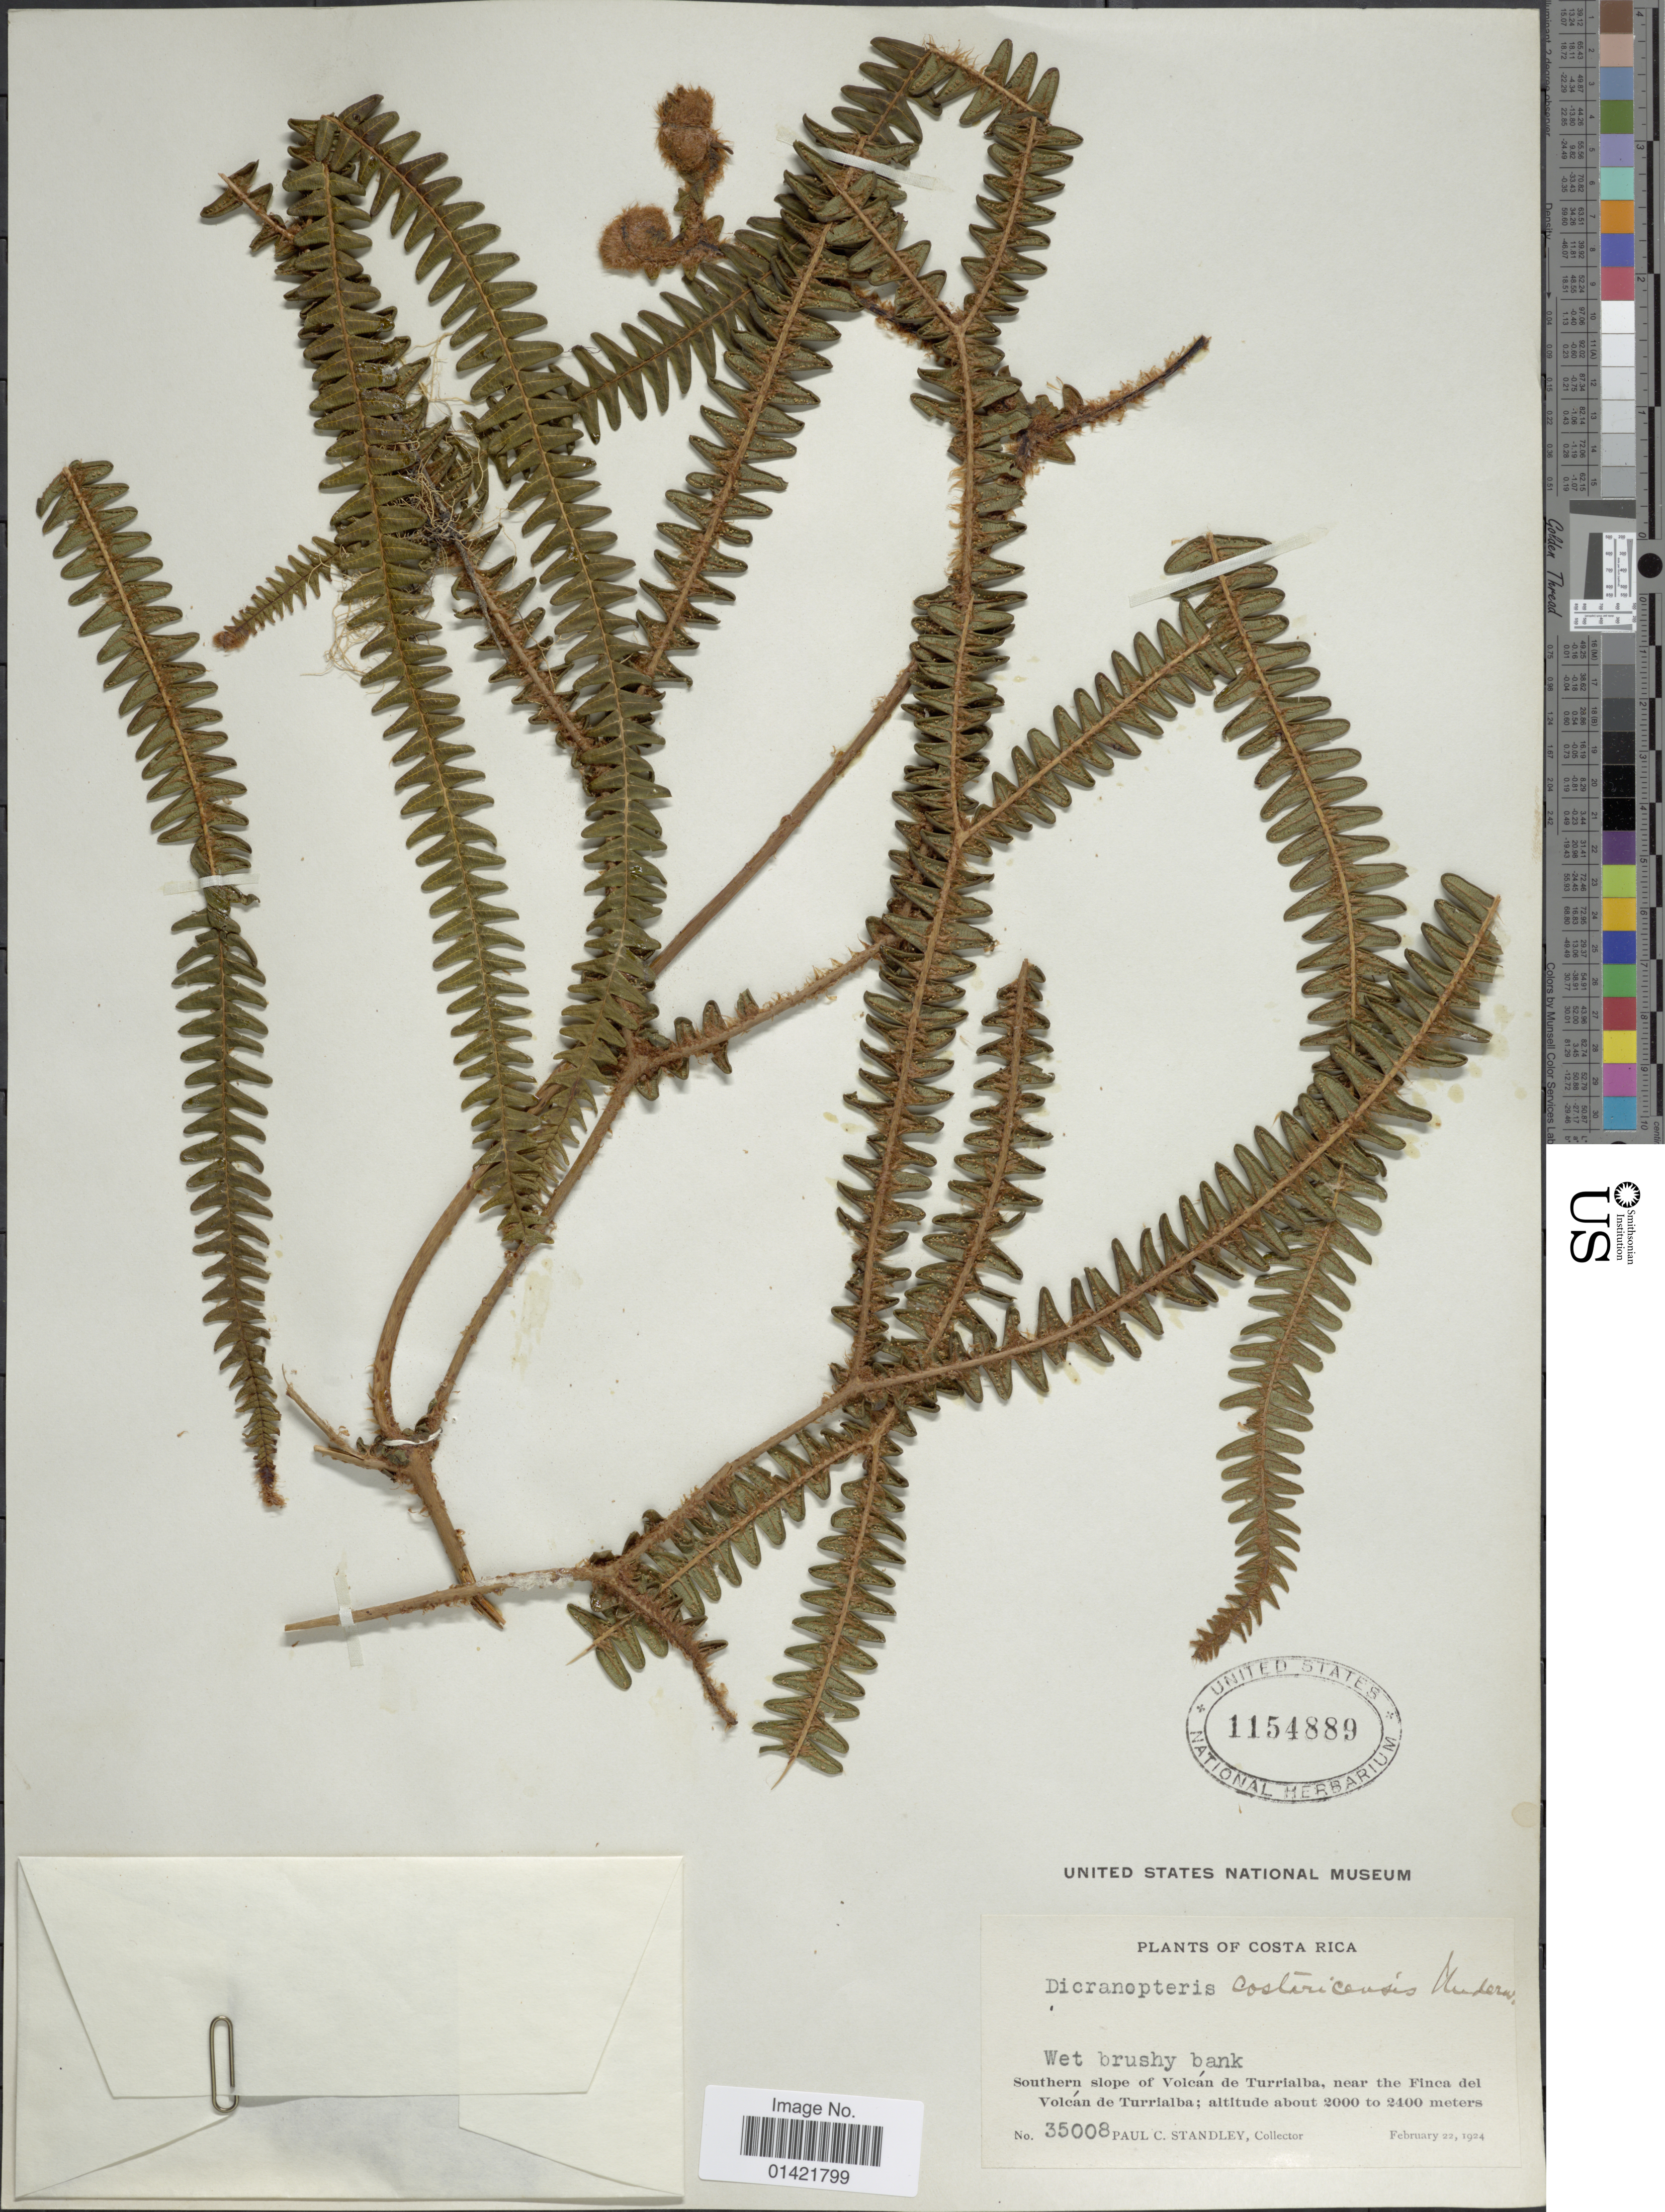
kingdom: Plantae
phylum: Tracheophyta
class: Polypodiopsida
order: Gleicheniales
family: Gleicheniaceae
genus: Sticherus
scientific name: Sticherus revolutus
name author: (Kunth) Ching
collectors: P. C. Standley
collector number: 35008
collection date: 1924-02-22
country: Costa Rica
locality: Southern slope of Volcan de Turrialba, near the Finca del Volcan de Turrialba.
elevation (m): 2000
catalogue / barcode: US 1154889